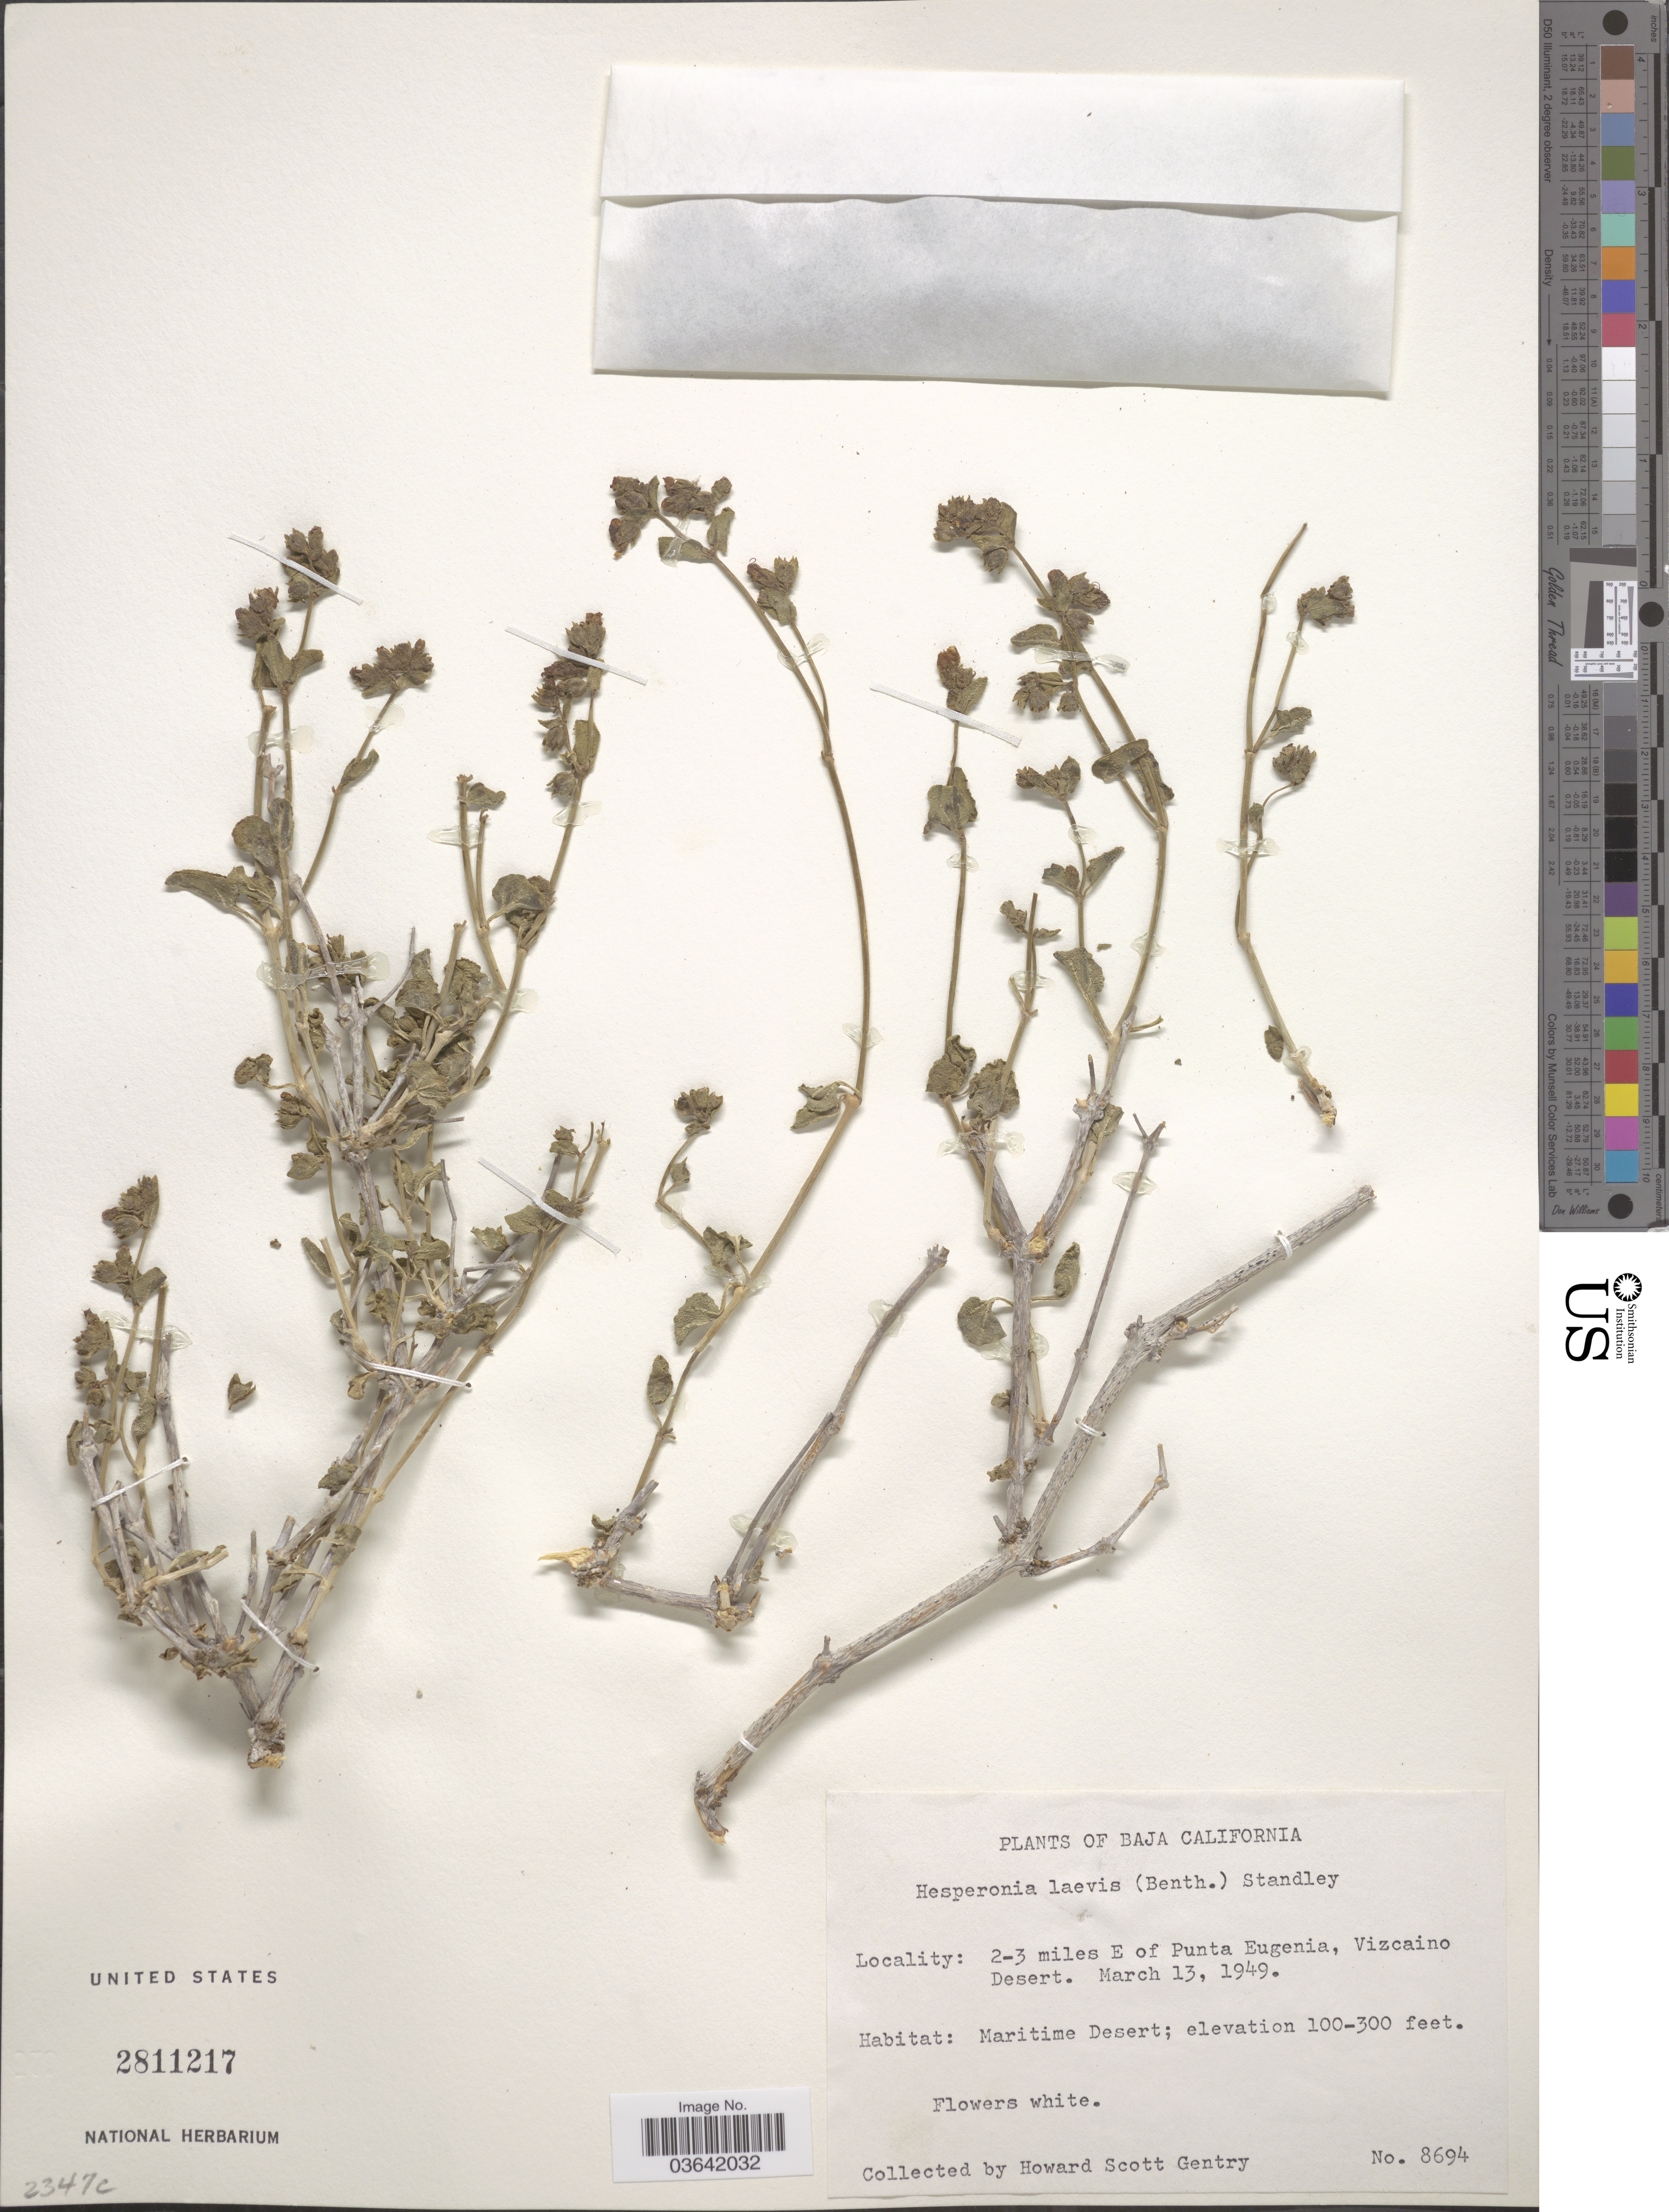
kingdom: Plantae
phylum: Tracheophyta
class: Magnoliopsida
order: Caryophyllales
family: Nyctaginaceae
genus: Mirabilis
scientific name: Mirabilis laevis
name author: (Benth.) Curran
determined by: Strong, Mark T., (BOT), Smithsonian Institution - National Museum of Natural History (UNITED STATES)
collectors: H. S. Gentry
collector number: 8694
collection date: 1949-03-13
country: Mexico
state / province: Baja California Sur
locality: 2-3 miles E of Punta Eugenia, Vizcaino Desert. Maritime Desert.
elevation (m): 30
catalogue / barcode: US 2811217